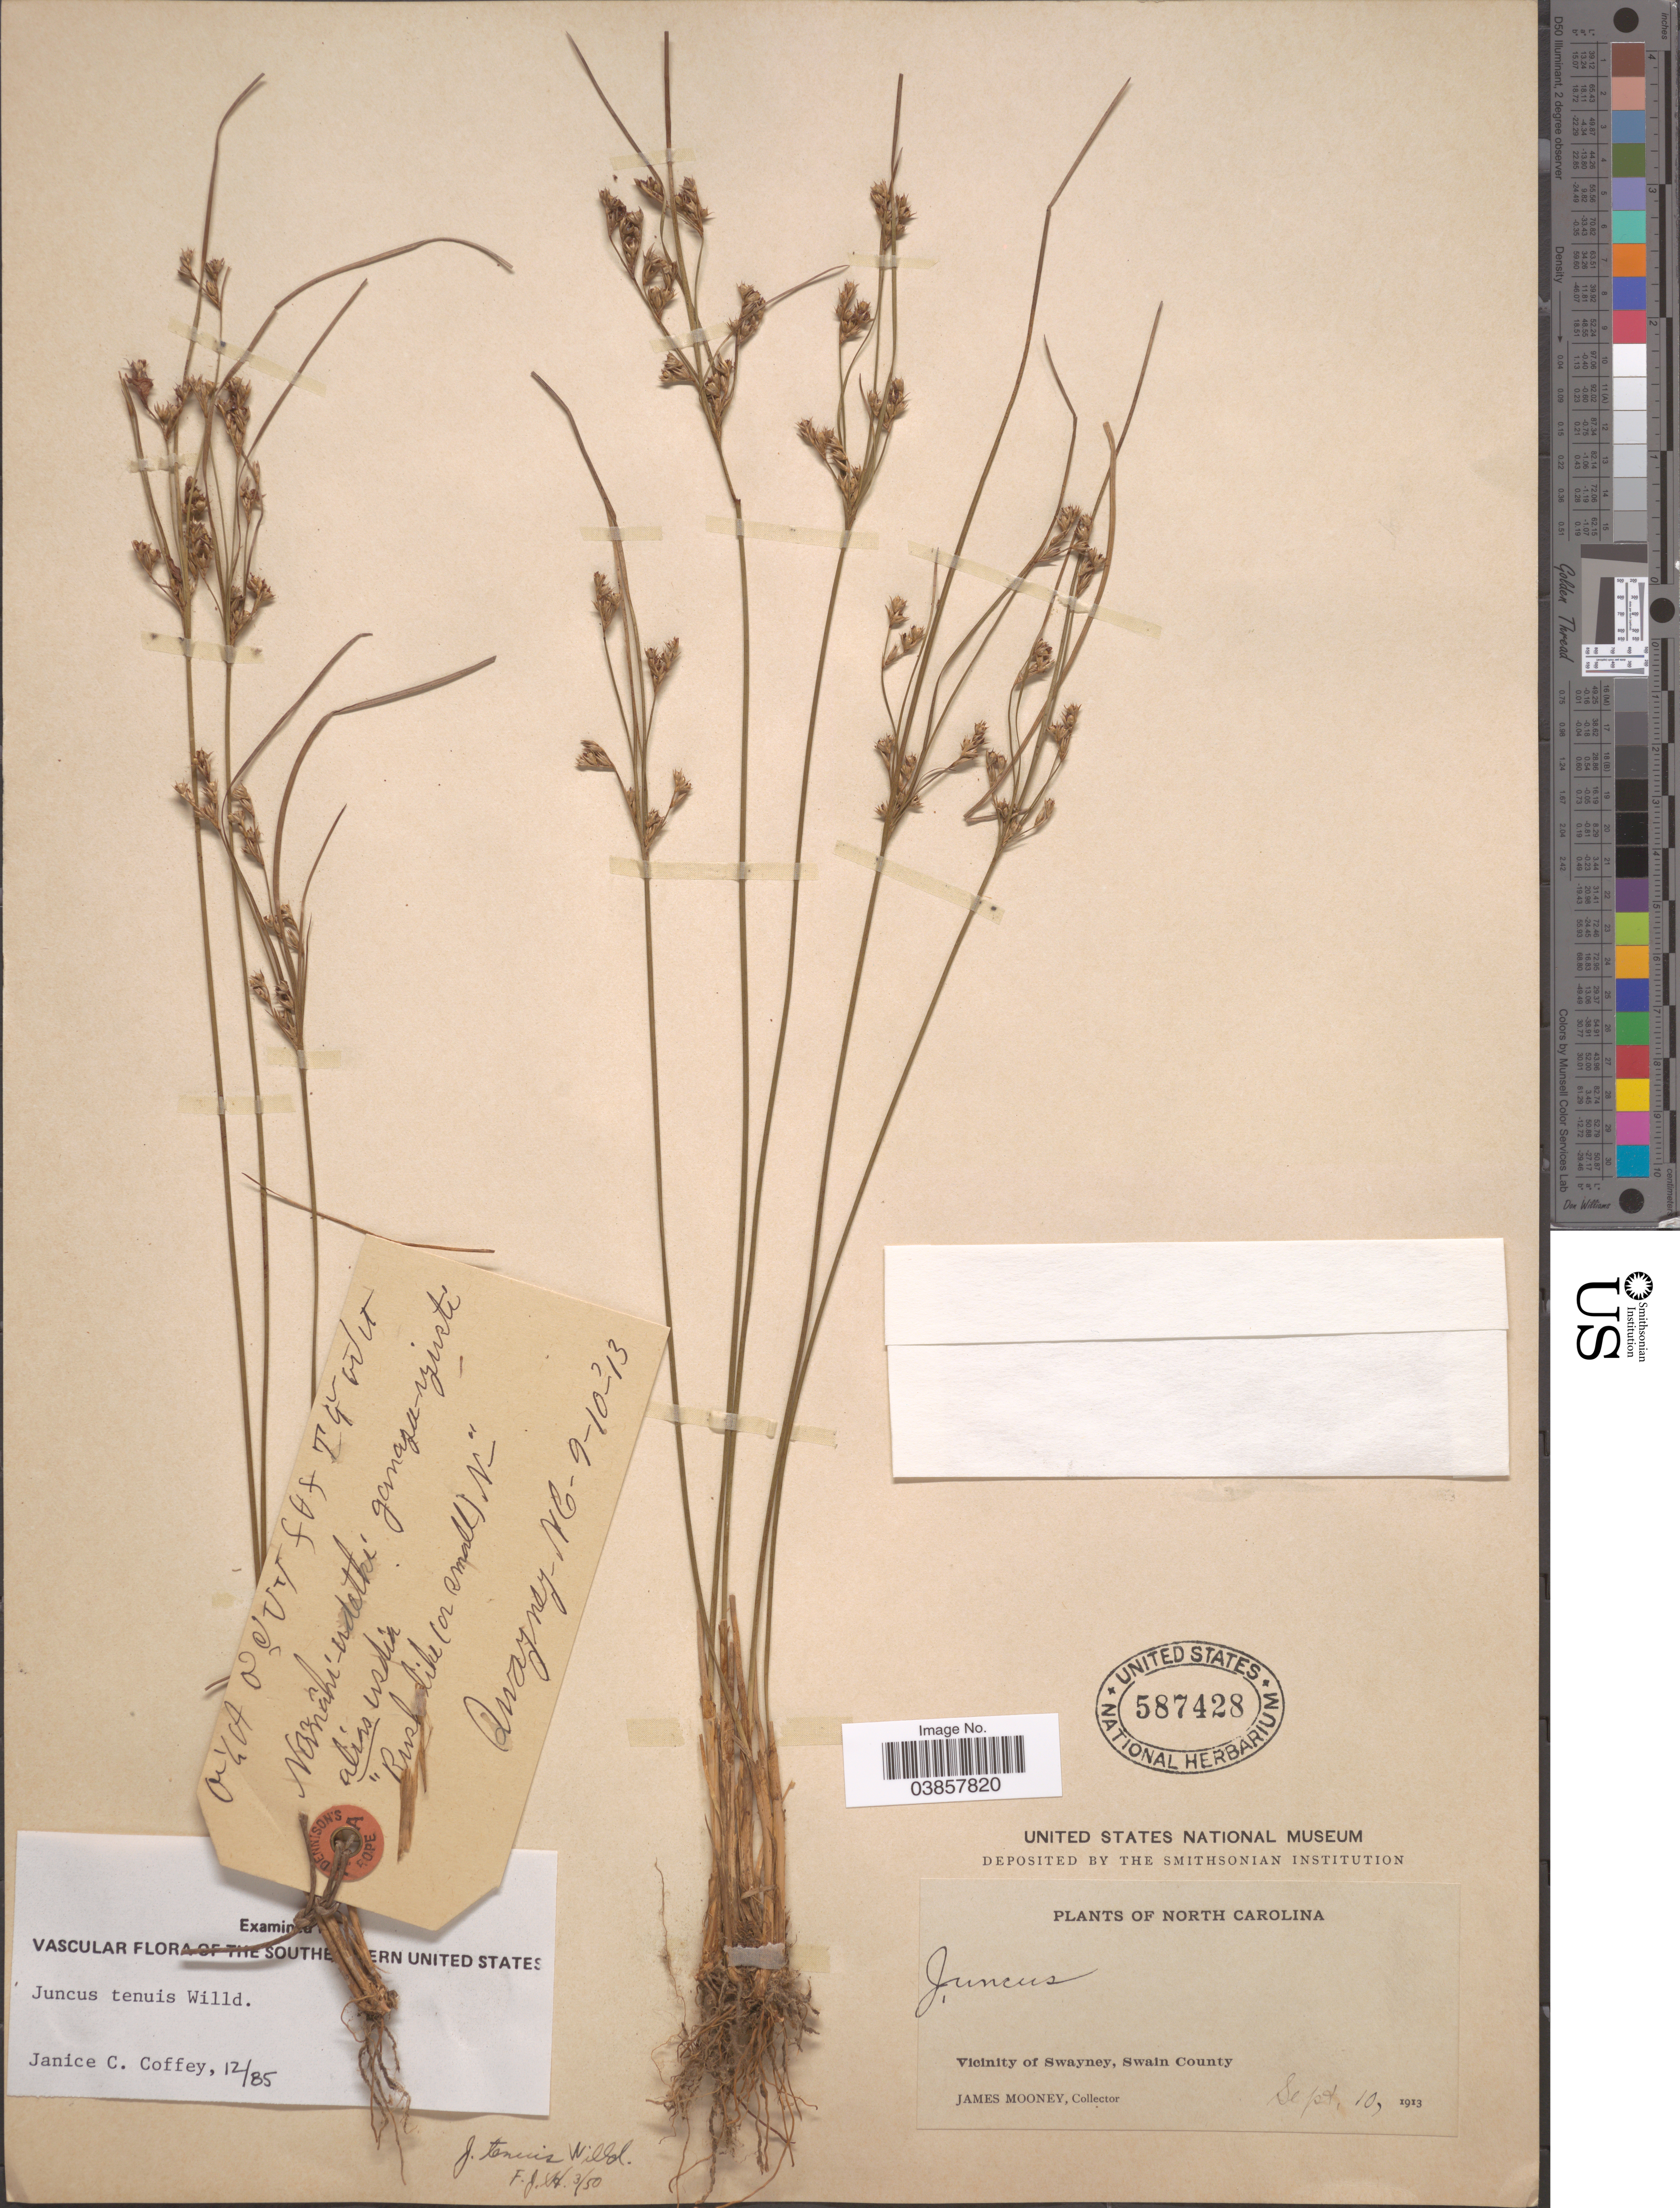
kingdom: Plantae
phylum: Tracheophyta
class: Liliopsida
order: Poales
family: Juncaceae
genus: Juncus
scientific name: Juncus tenuis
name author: Willd.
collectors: J. Mooney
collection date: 1913-09-10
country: United States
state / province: North Carolina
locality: Vicinity of Swayney, Swain County.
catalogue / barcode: US 587428